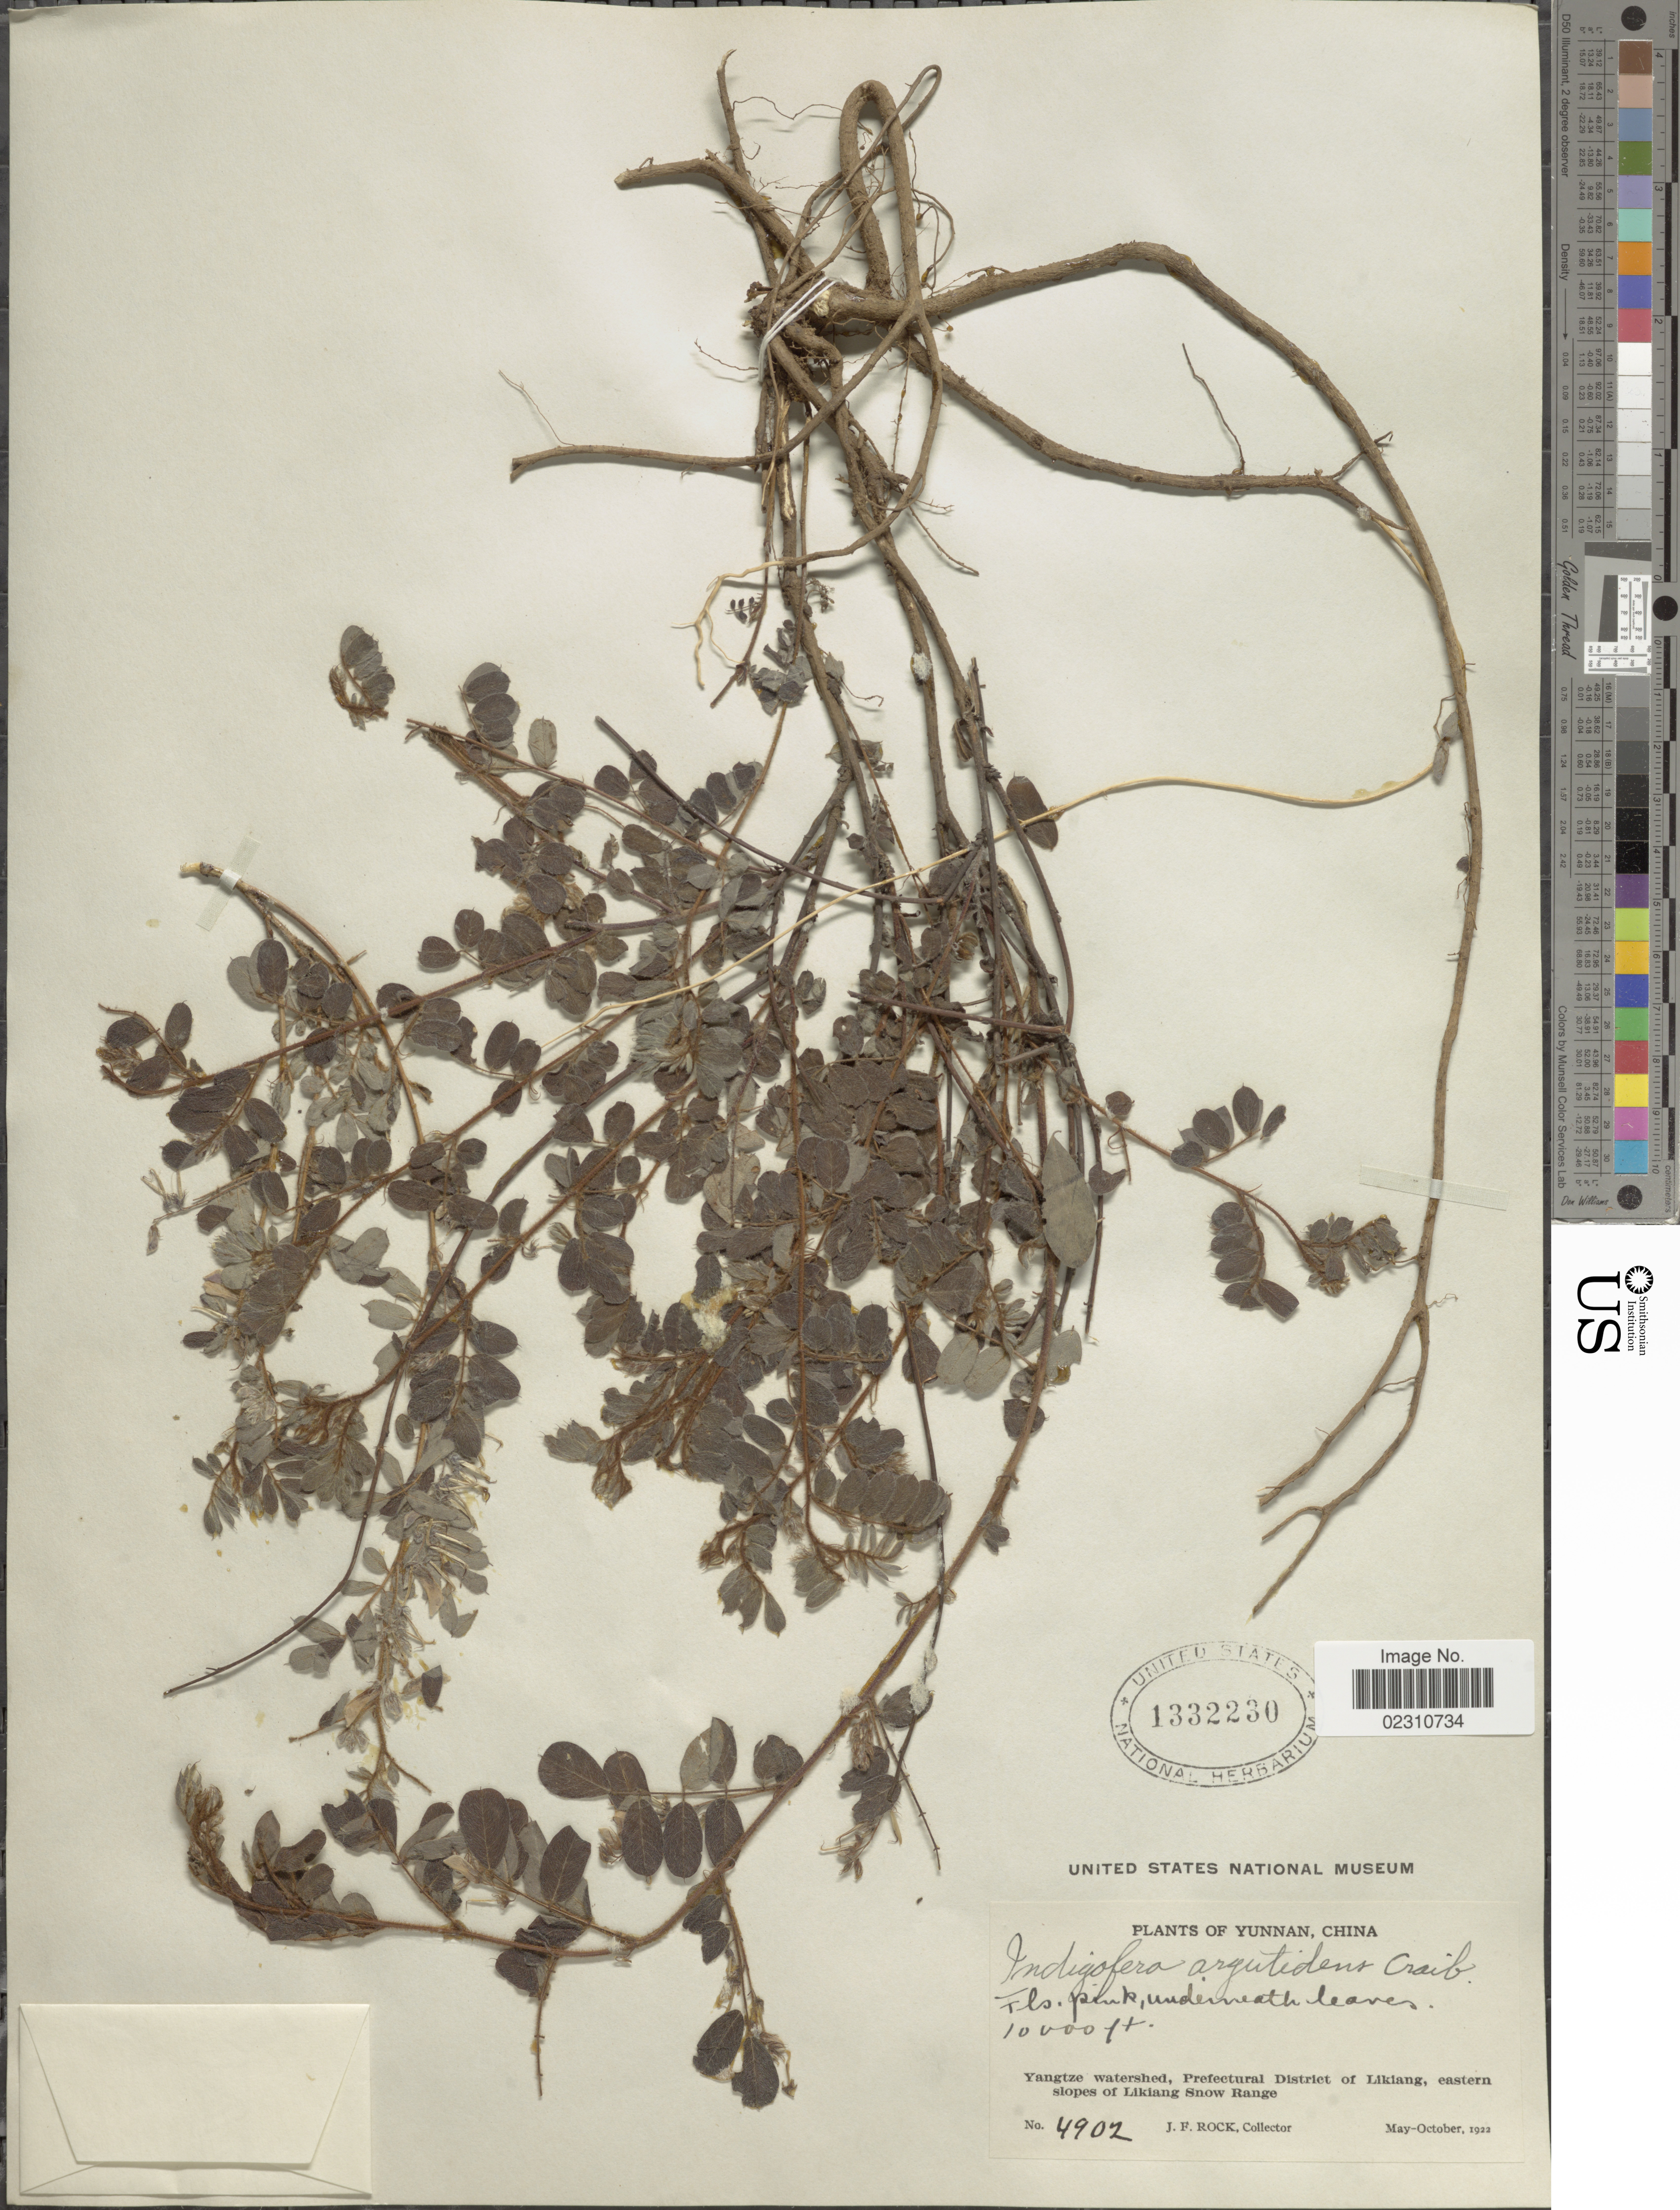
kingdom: Plantae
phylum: Tracheophyta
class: Magnoliopsida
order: Fabales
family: Fabaceae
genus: Indigofera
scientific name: Indigofera argutidens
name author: Craib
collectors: J. Rock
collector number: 4902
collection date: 1922-05/1922-10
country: China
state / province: Yunnan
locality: Yunnan, China, Yangtze watershed, Prefectural District of Likiang, eastern slopes of Likiang Snow Range.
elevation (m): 3048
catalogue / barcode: US 1332230